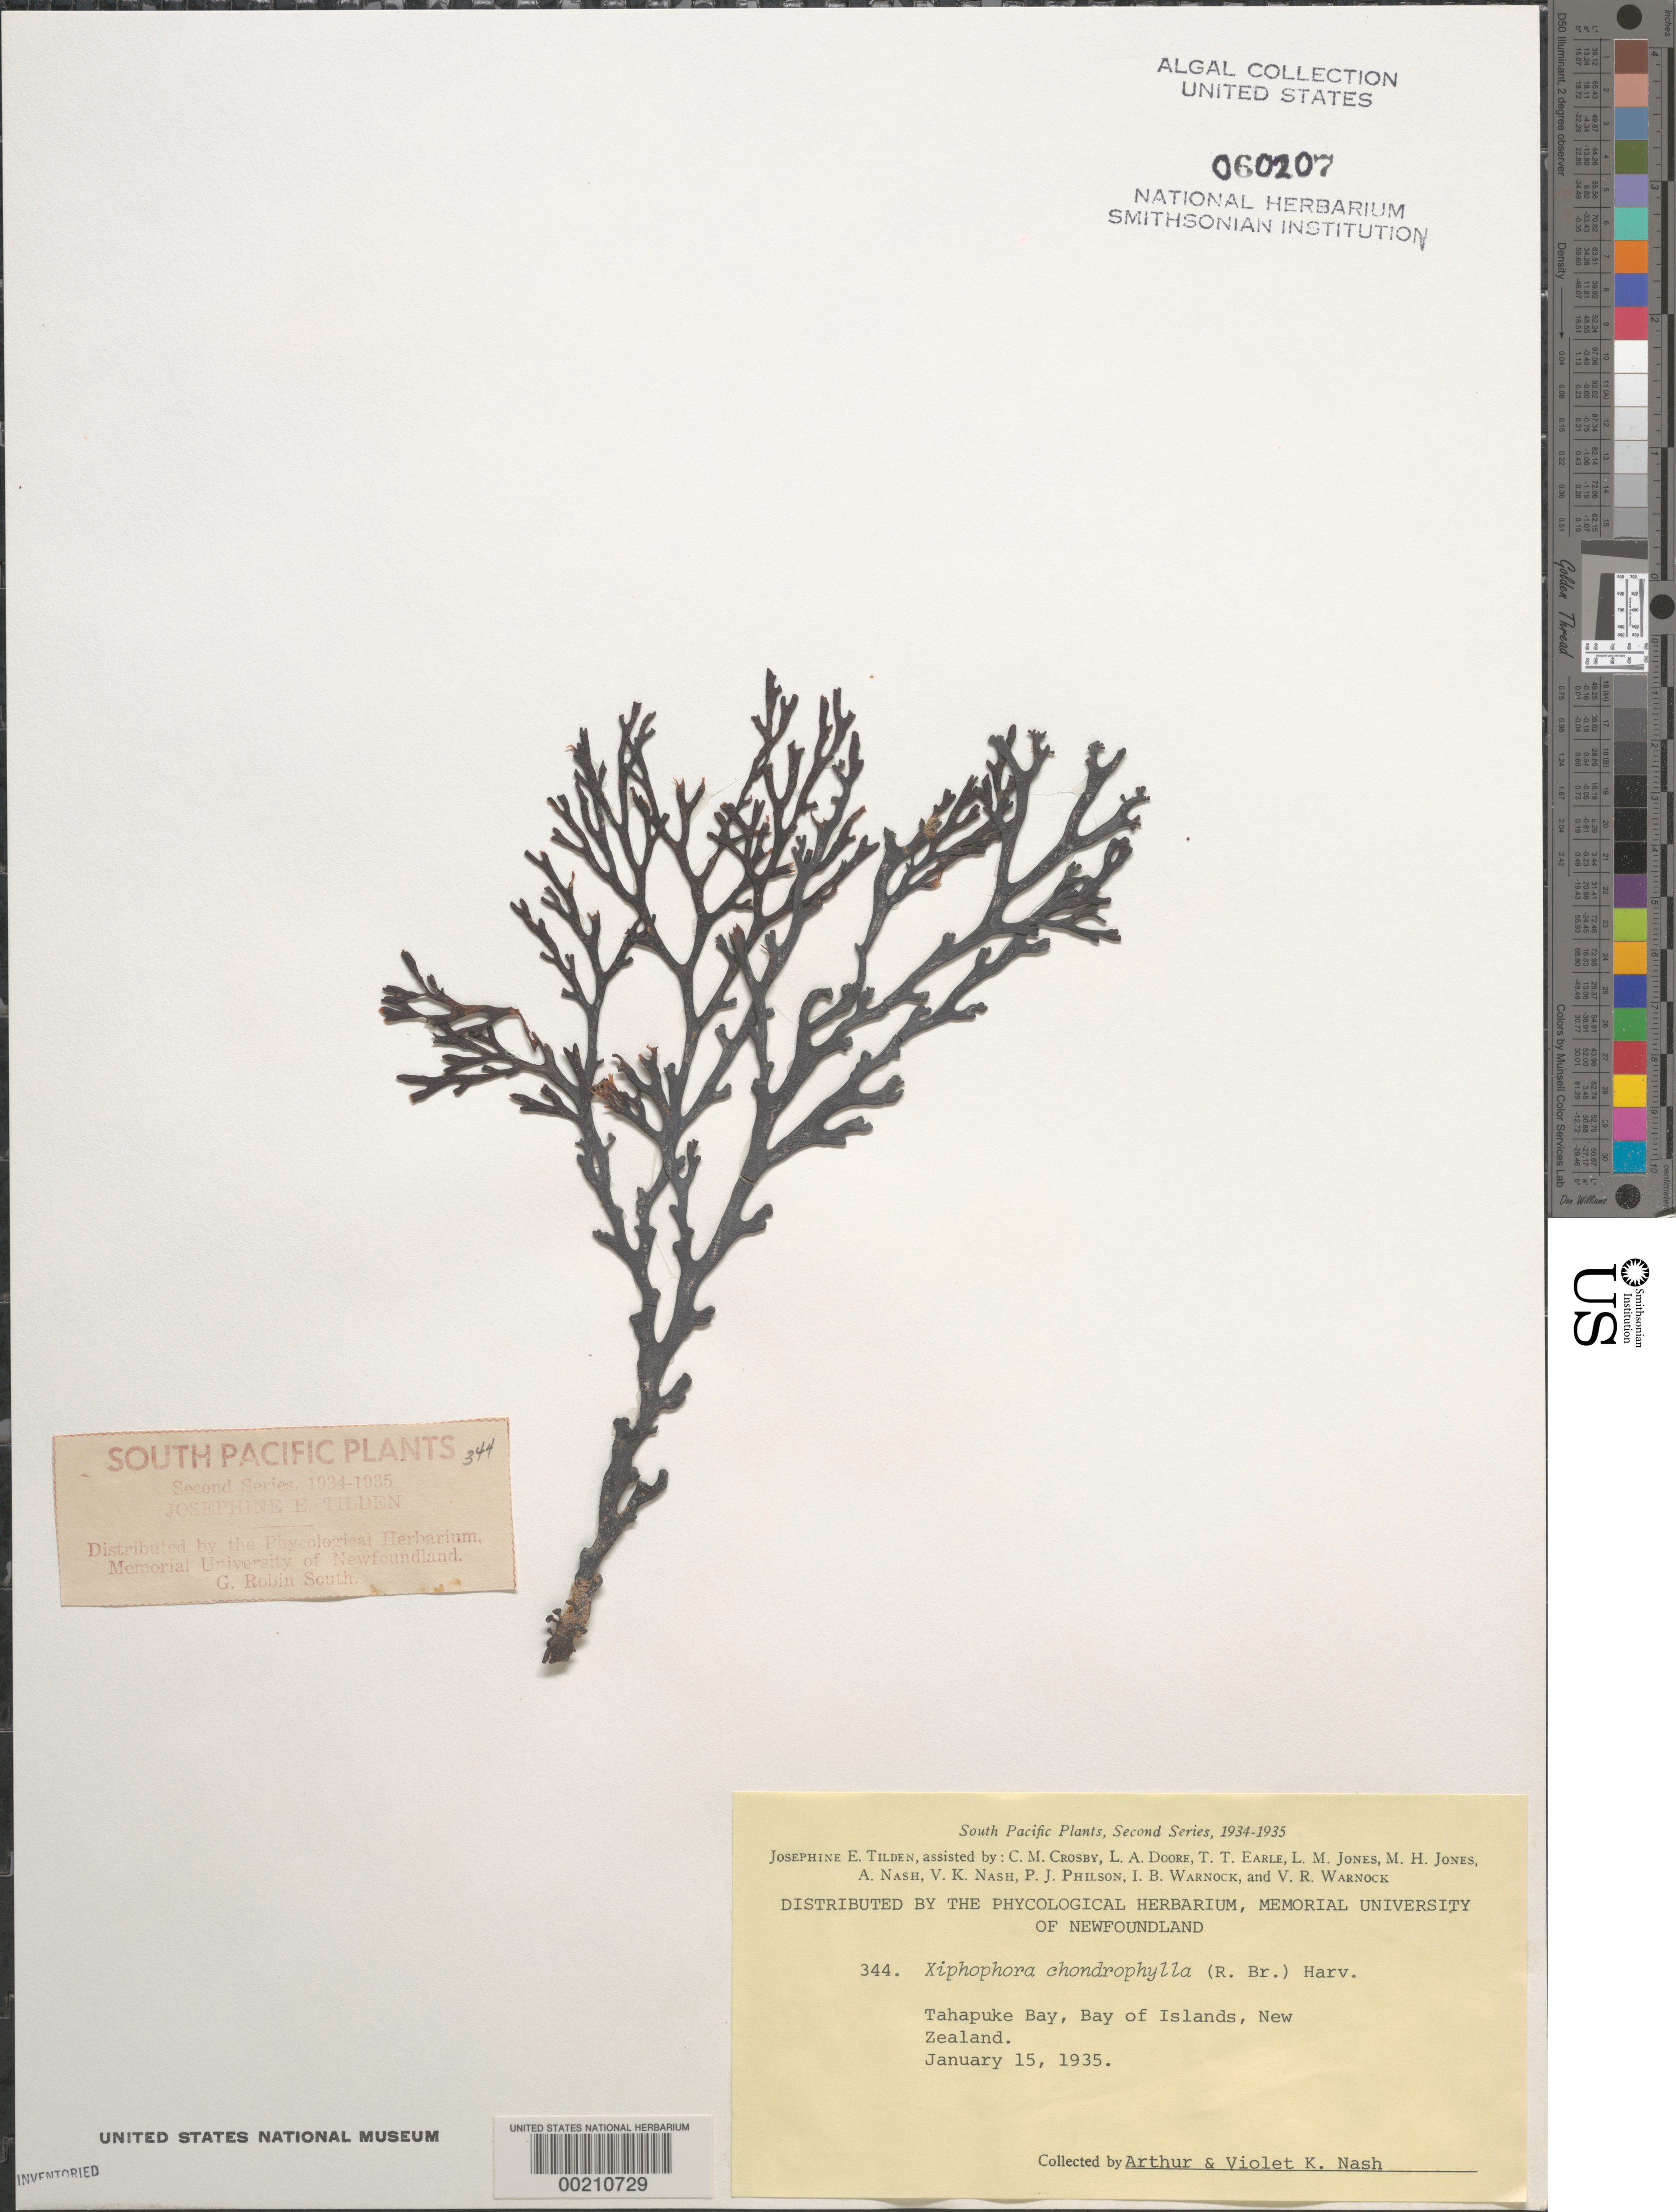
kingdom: Chromista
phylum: Ochrophyta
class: Phaeophyceae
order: Fucales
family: Xiphophoraceae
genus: Xiphophora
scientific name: Xiphophora chondrophylla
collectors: A. Nash & V. K. Nash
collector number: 344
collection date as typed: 15 Jan 1935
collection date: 1935-01-15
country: New Zealand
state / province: Northland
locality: Tahapuke bay, bay of islands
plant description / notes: Tilden, South Pacific Plants, Second Series, 1934-1935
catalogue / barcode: US 60207